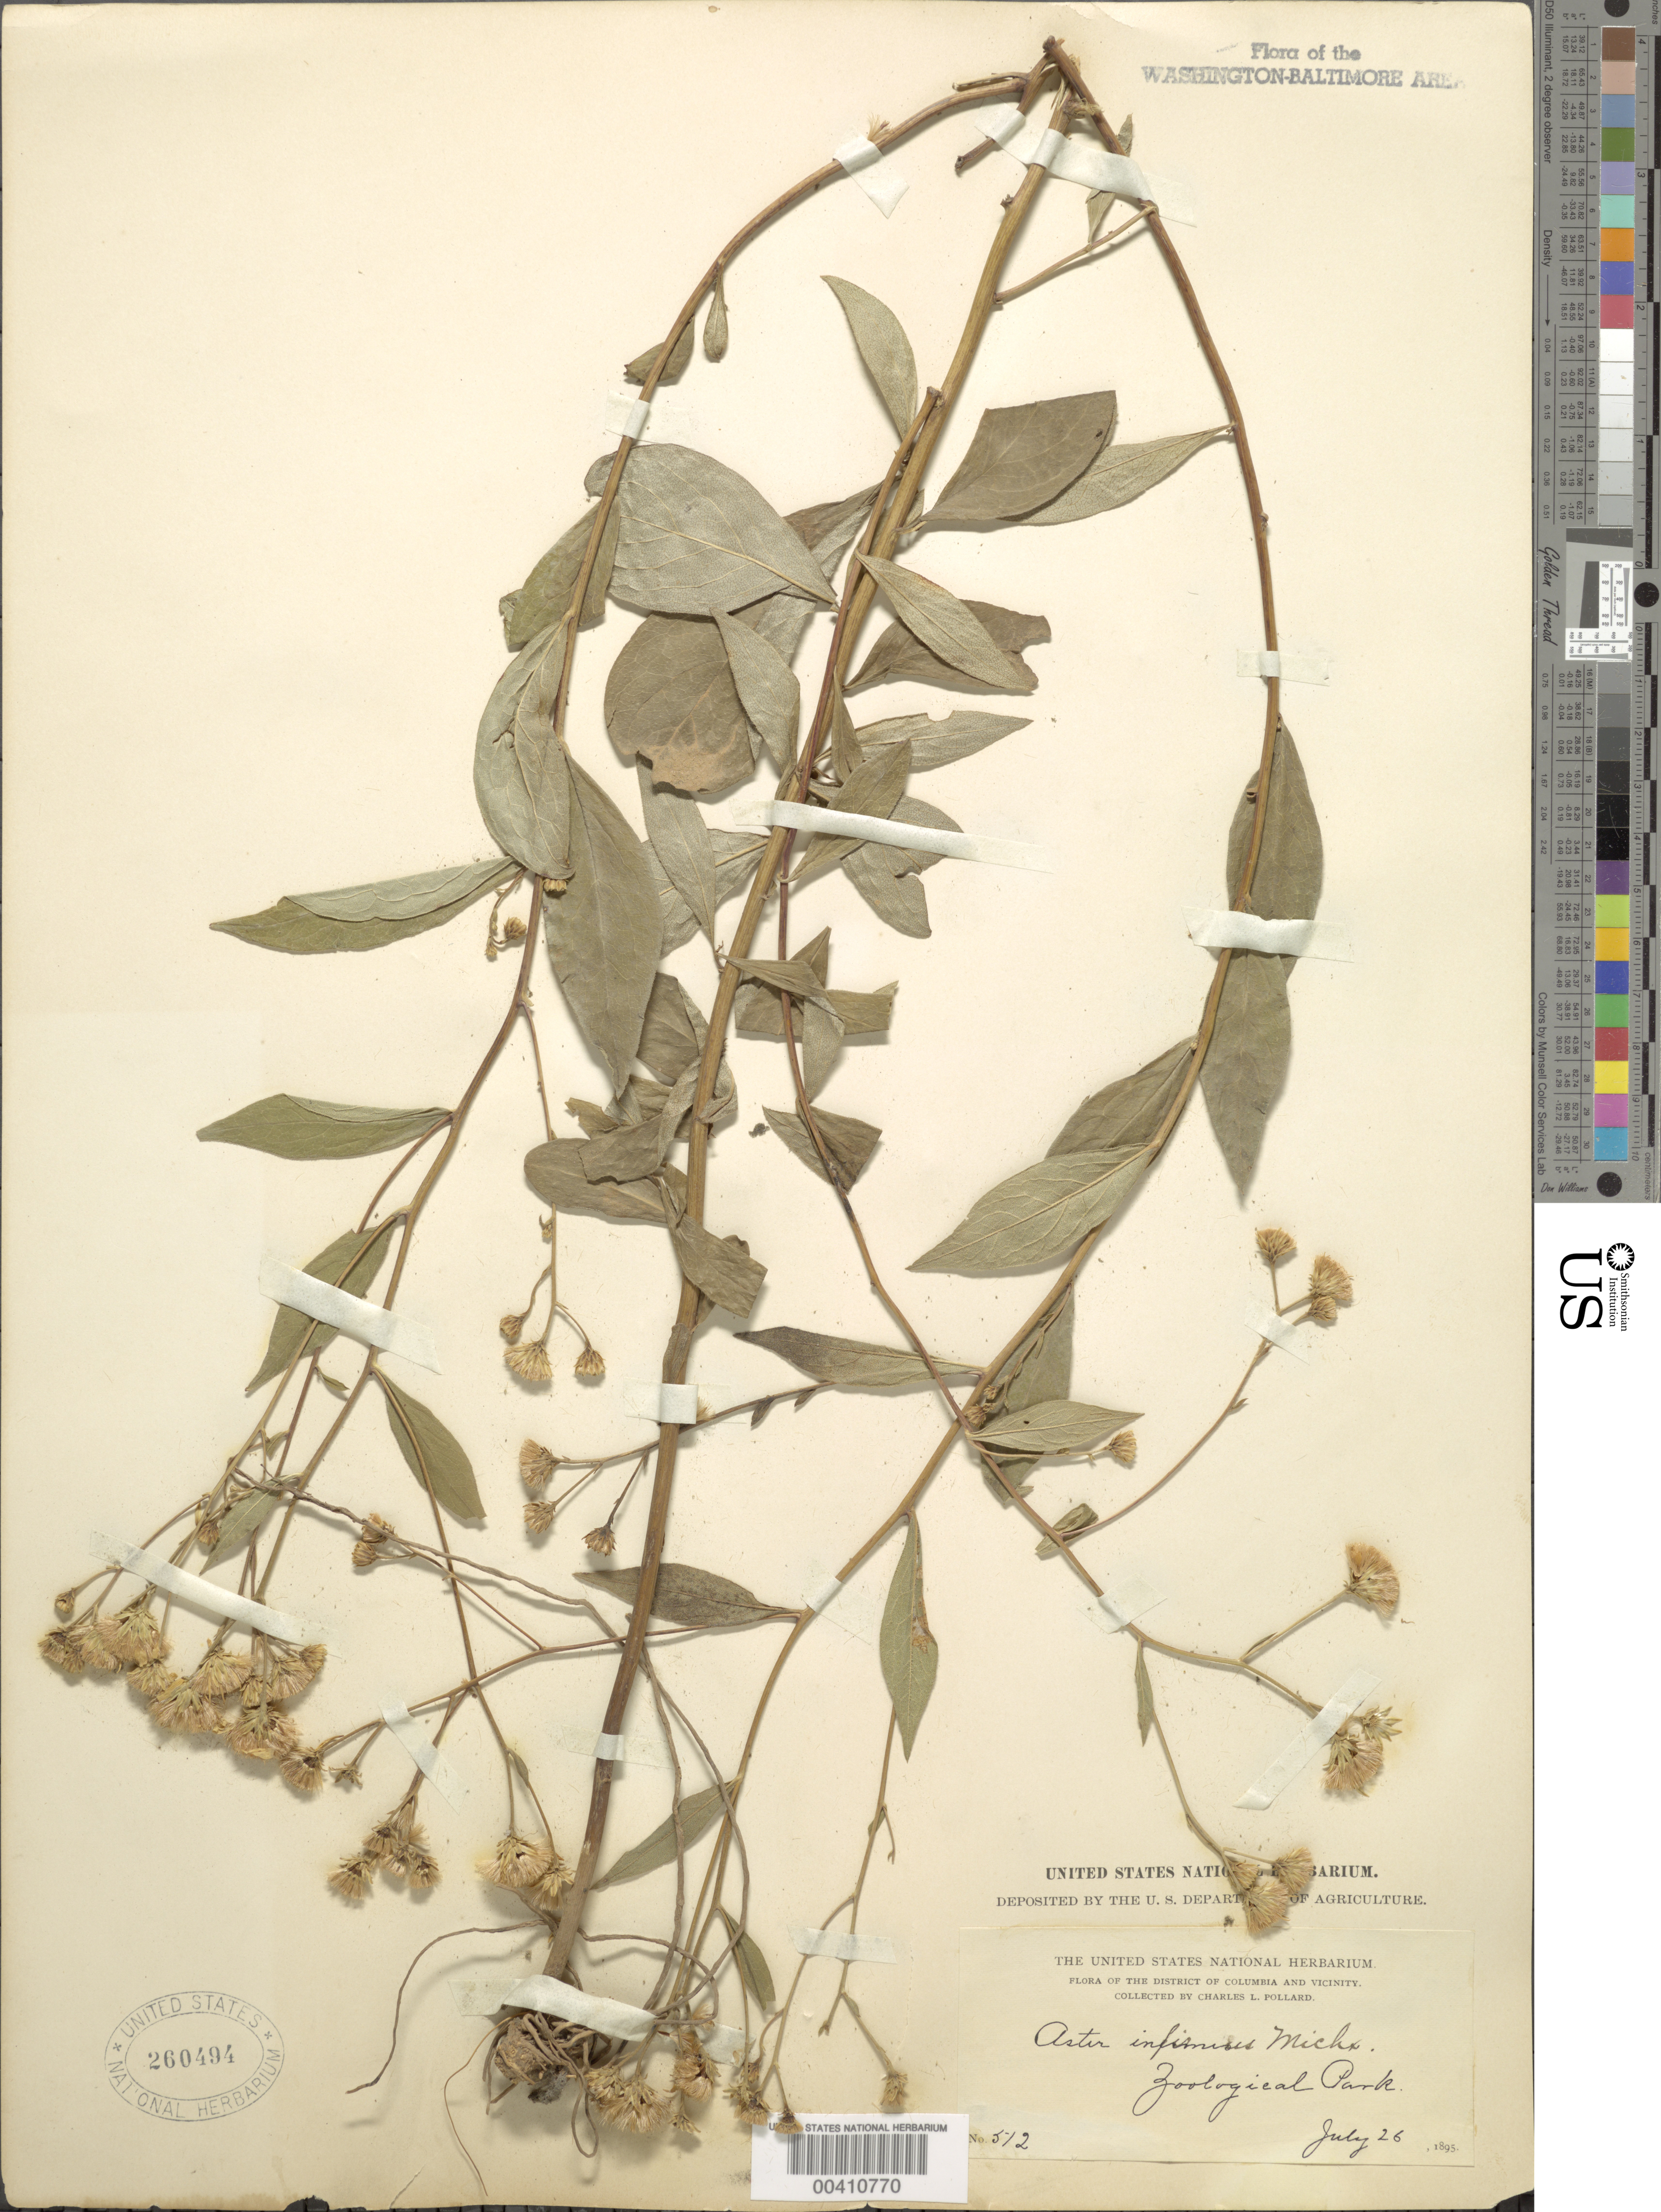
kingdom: Plantae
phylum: Tracheophyta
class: Magnoliopsida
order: Asterales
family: Asteraceae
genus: Doellingeria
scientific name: Doellingeria infirma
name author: (Michx.) Greene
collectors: C. L. Pollard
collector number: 512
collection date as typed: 26 Jul 1895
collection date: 1895-07-26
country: United States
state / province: District of Columbia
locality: Zoological Park Rock Creek Park & vicinity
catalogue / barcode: US 260494